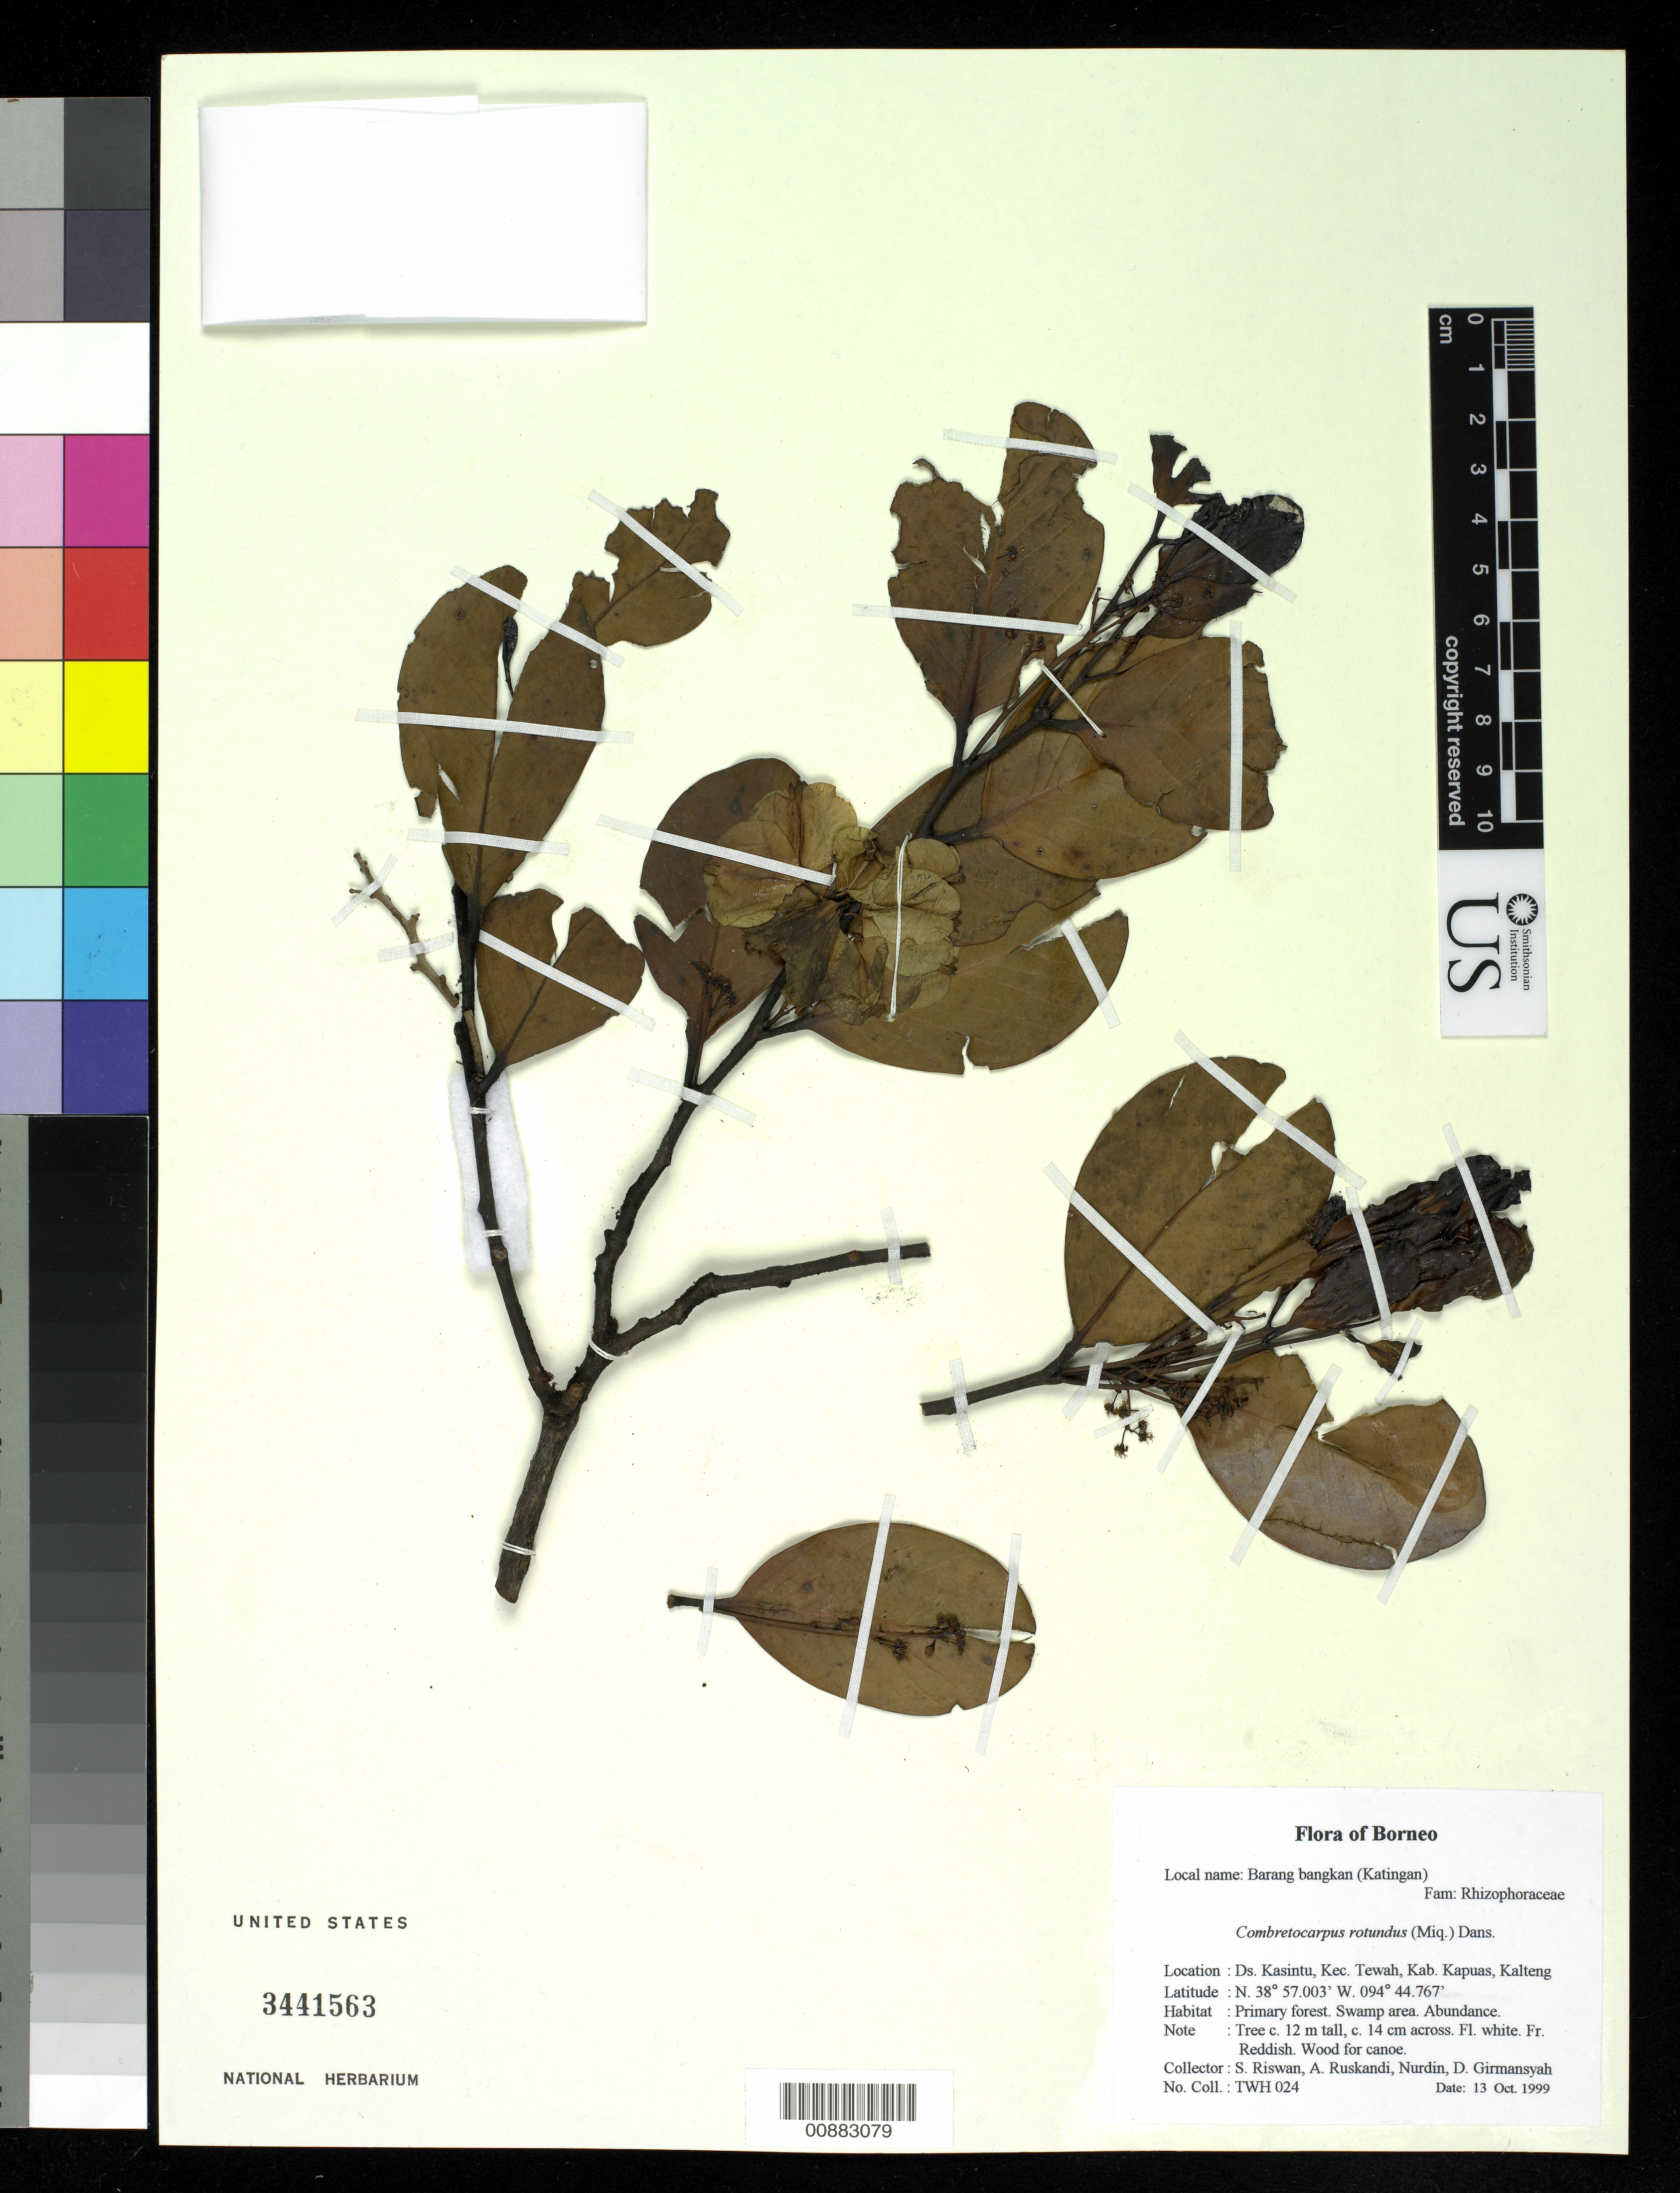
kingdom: Plantae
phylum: Tracheophyta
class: Magnoliopsida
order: Cucurbitales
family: Anisophylleaceae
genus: Combretocarpus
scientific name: Combretocarpus rotundatus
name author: (Miq.) Danser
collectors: S. Riswan, A. Ruskandi, Nurdin, D. & D. Girmansyah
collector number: TWH 024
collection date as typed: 13 Oct 1999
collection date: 1999-10-13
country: Papua New Guinea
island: New Guinea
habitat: primary forest, swamp area, abundance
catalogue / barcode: US 3441563